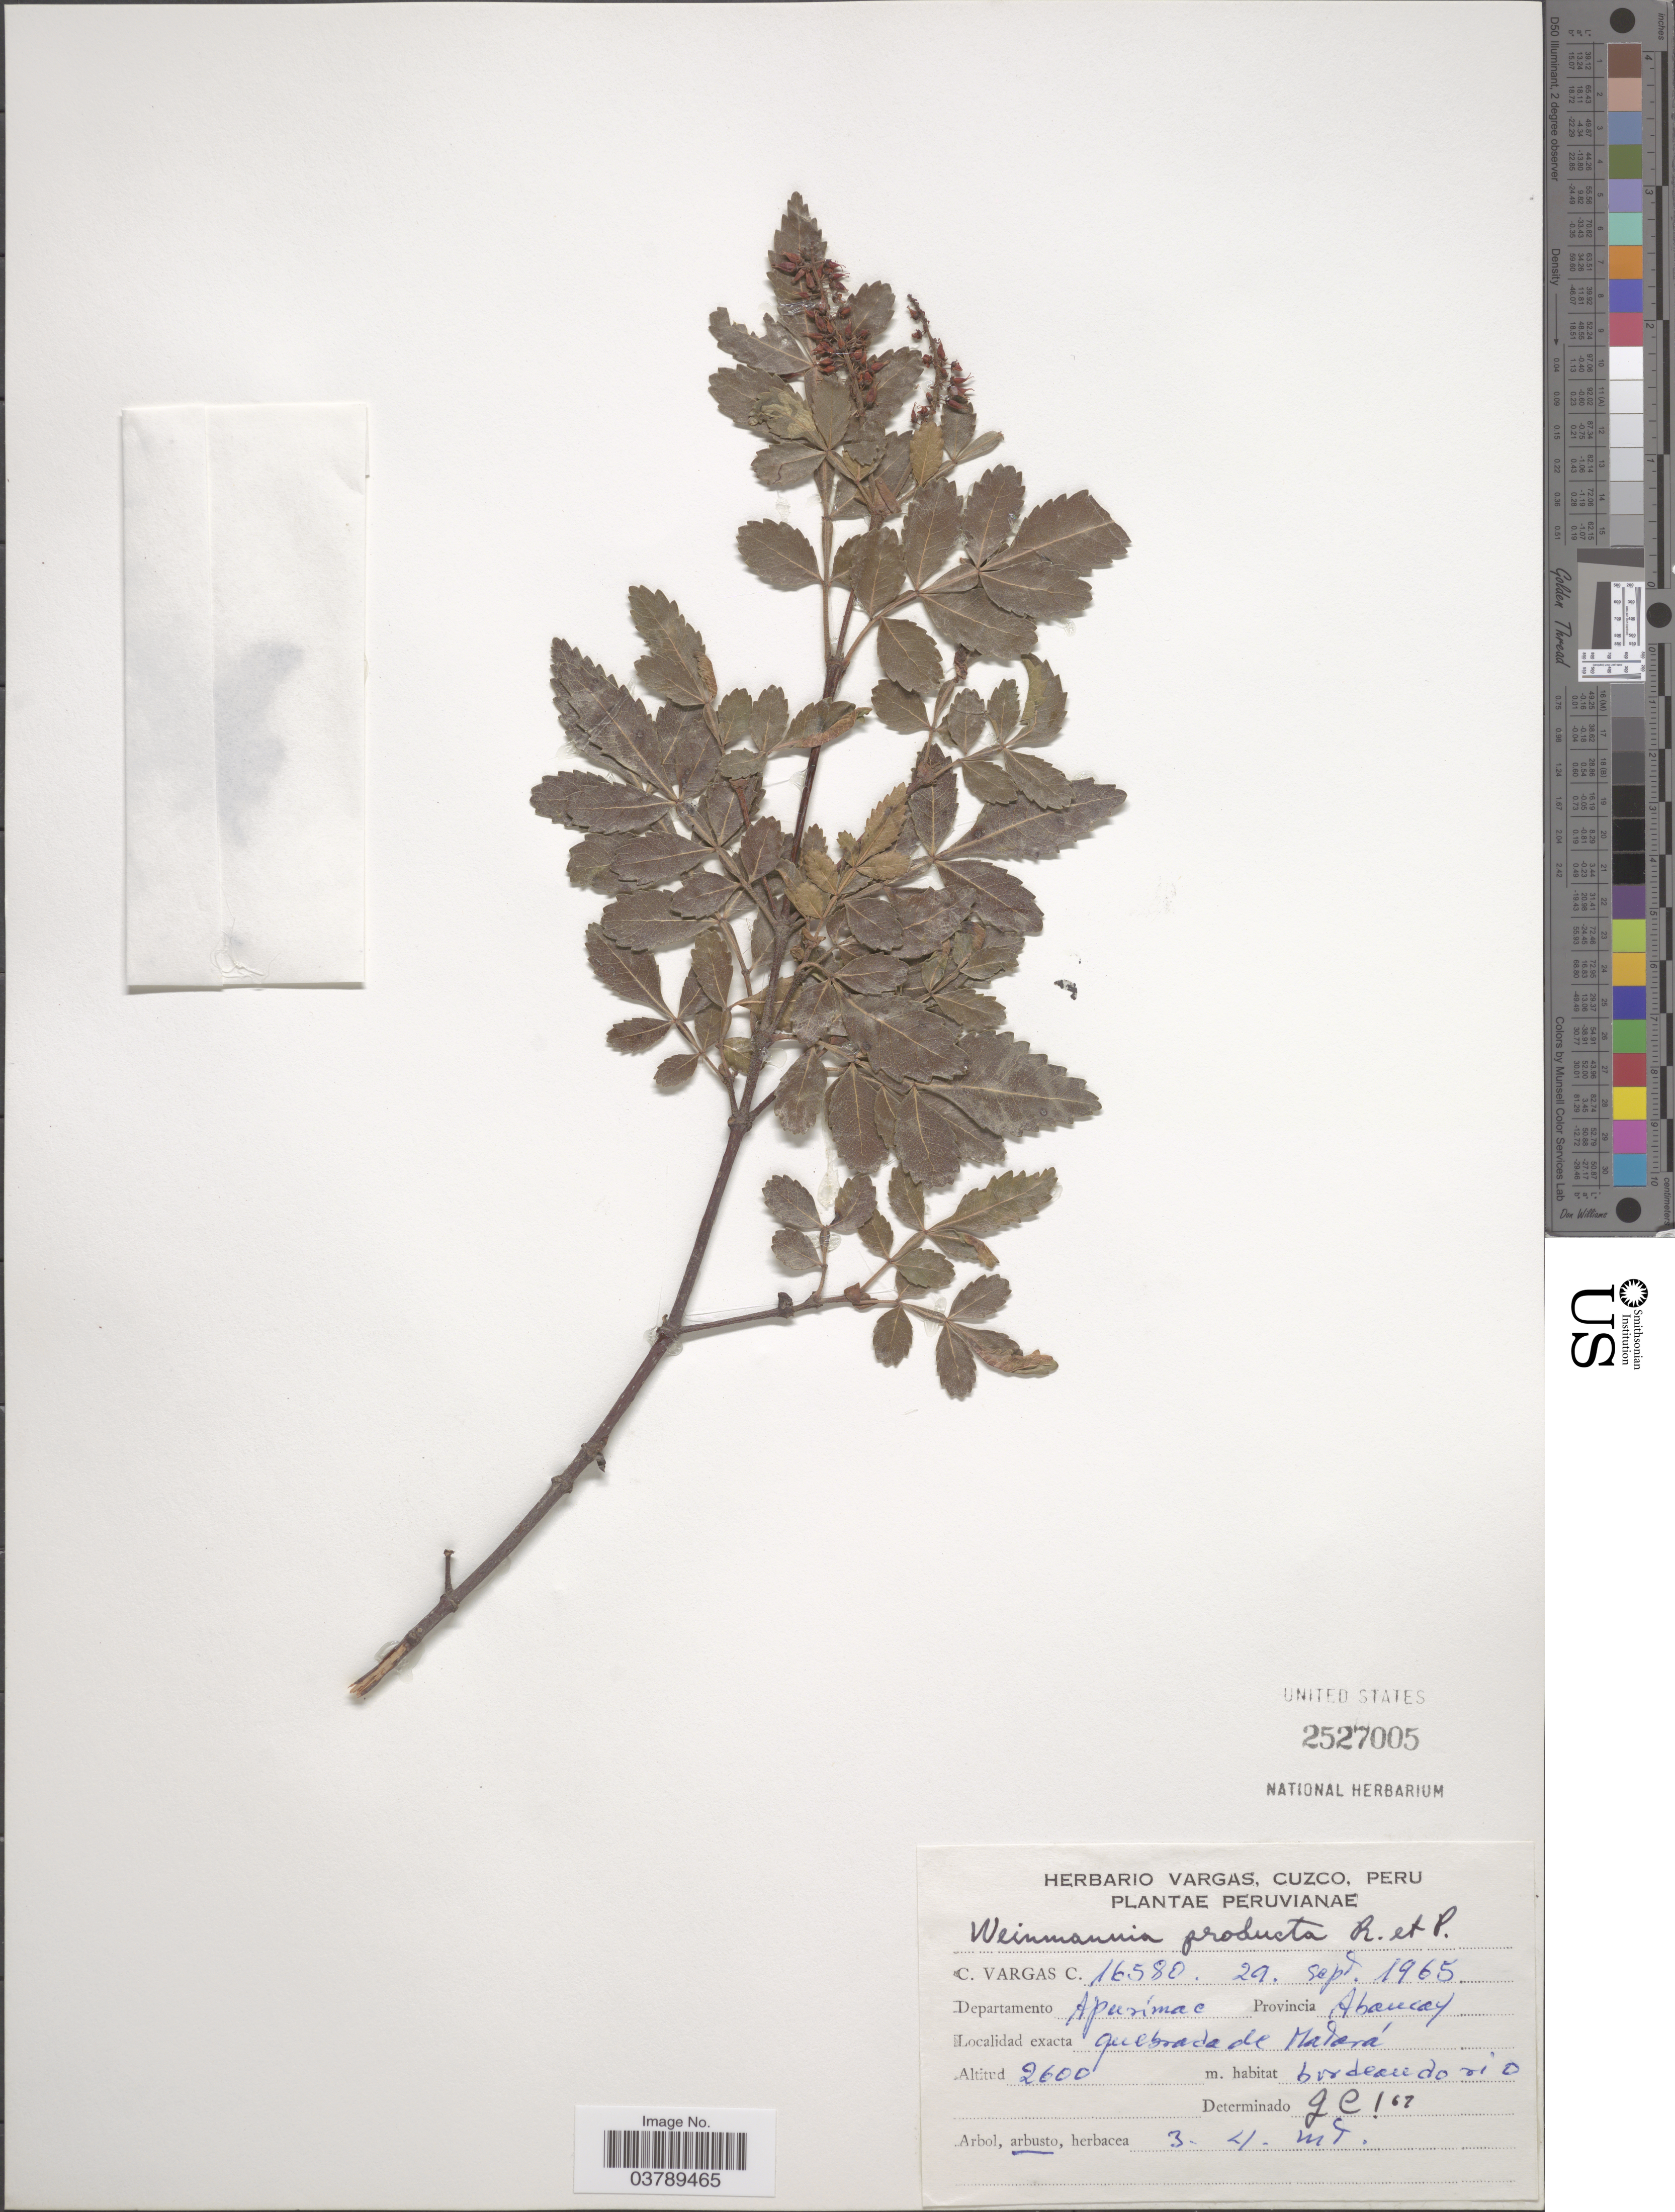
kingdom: Plantae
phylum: Tracheophyta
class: Magnoliopsida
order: Oxalidales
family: Cunoniaceae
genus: Weinmannia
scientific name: Weinmannia producta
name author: Moric.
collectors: C. Vargas Calderón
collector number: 16580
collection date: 1965-09-29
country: Peru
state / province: Apurímac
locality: Departamento Apurimac, Provincia Abancay. Quebrada de Matará.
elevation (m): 2600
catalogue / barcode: US 2527005